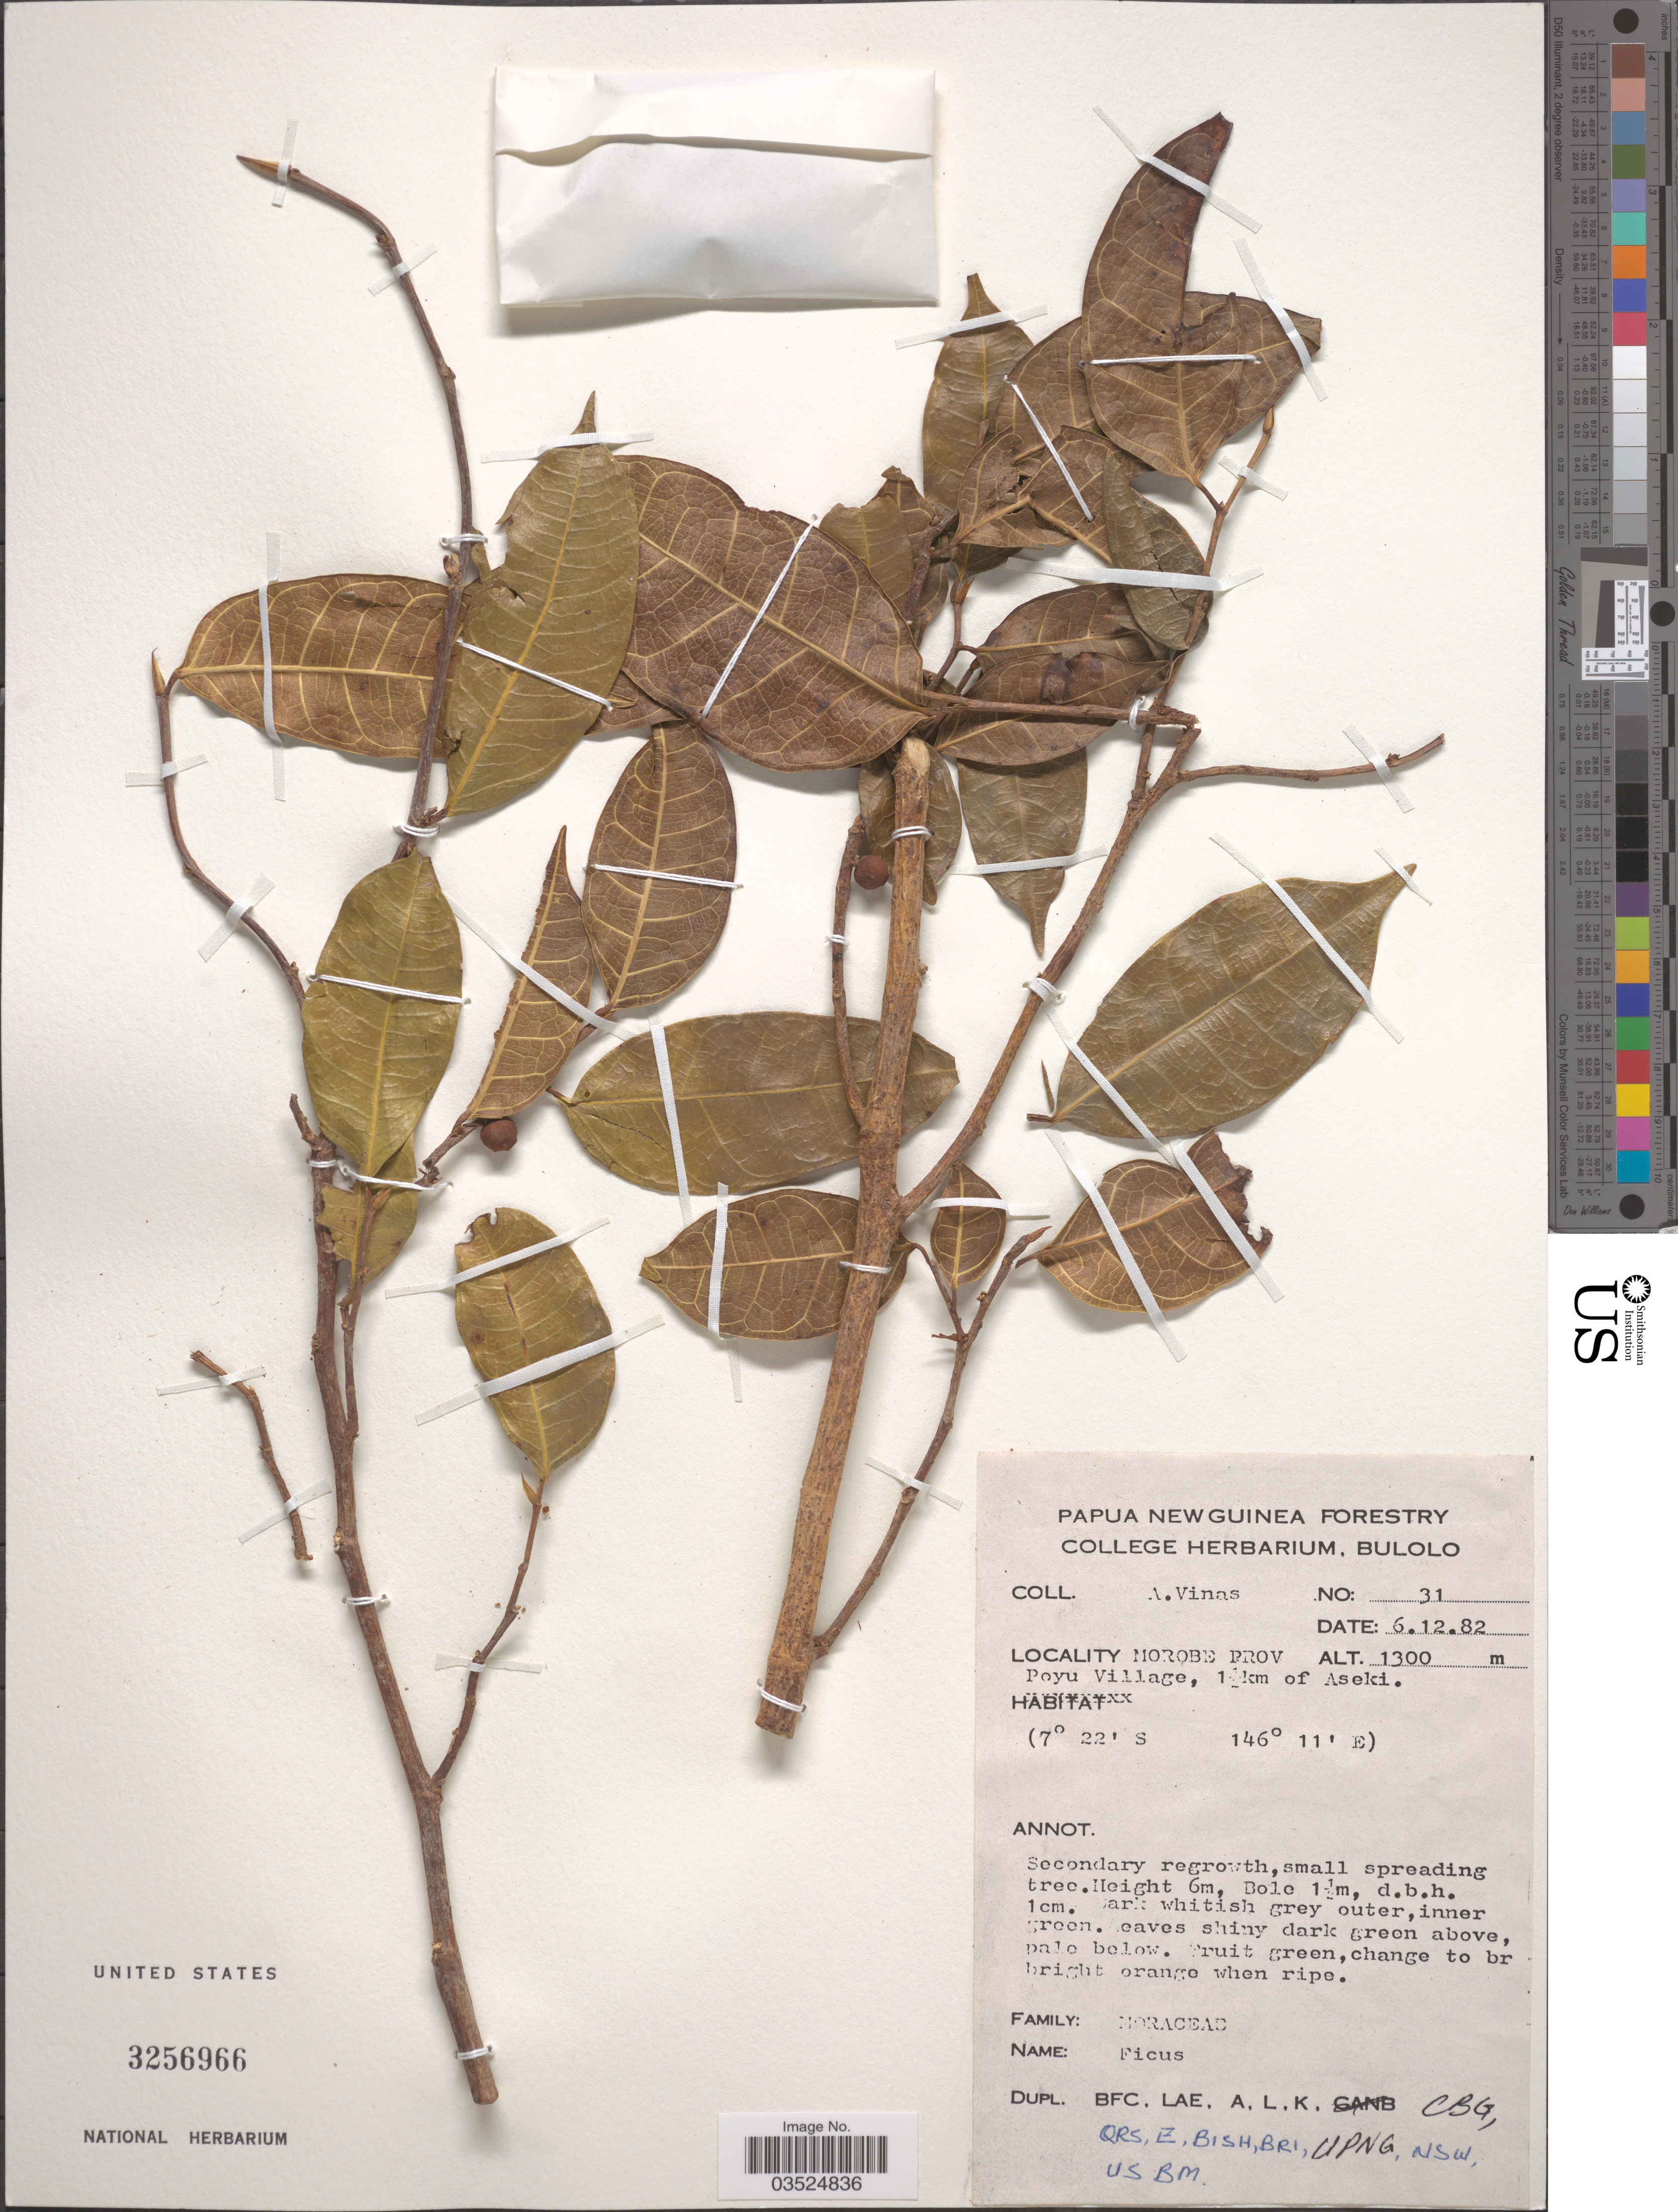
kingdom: Plantae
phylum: Tracheophyta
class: Magnoliopsida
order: Rosales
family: Moraceae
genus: Ficus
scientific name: Ficus sp.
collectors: A. Vinas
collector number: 31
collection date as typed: Transcribed d/m/y: 6/12/82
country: Papua New Guinea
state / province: Morobe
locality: Morobe Prov. Poyu Village, 1 km of Aseki.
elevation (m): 1300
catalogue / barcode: US 3256966